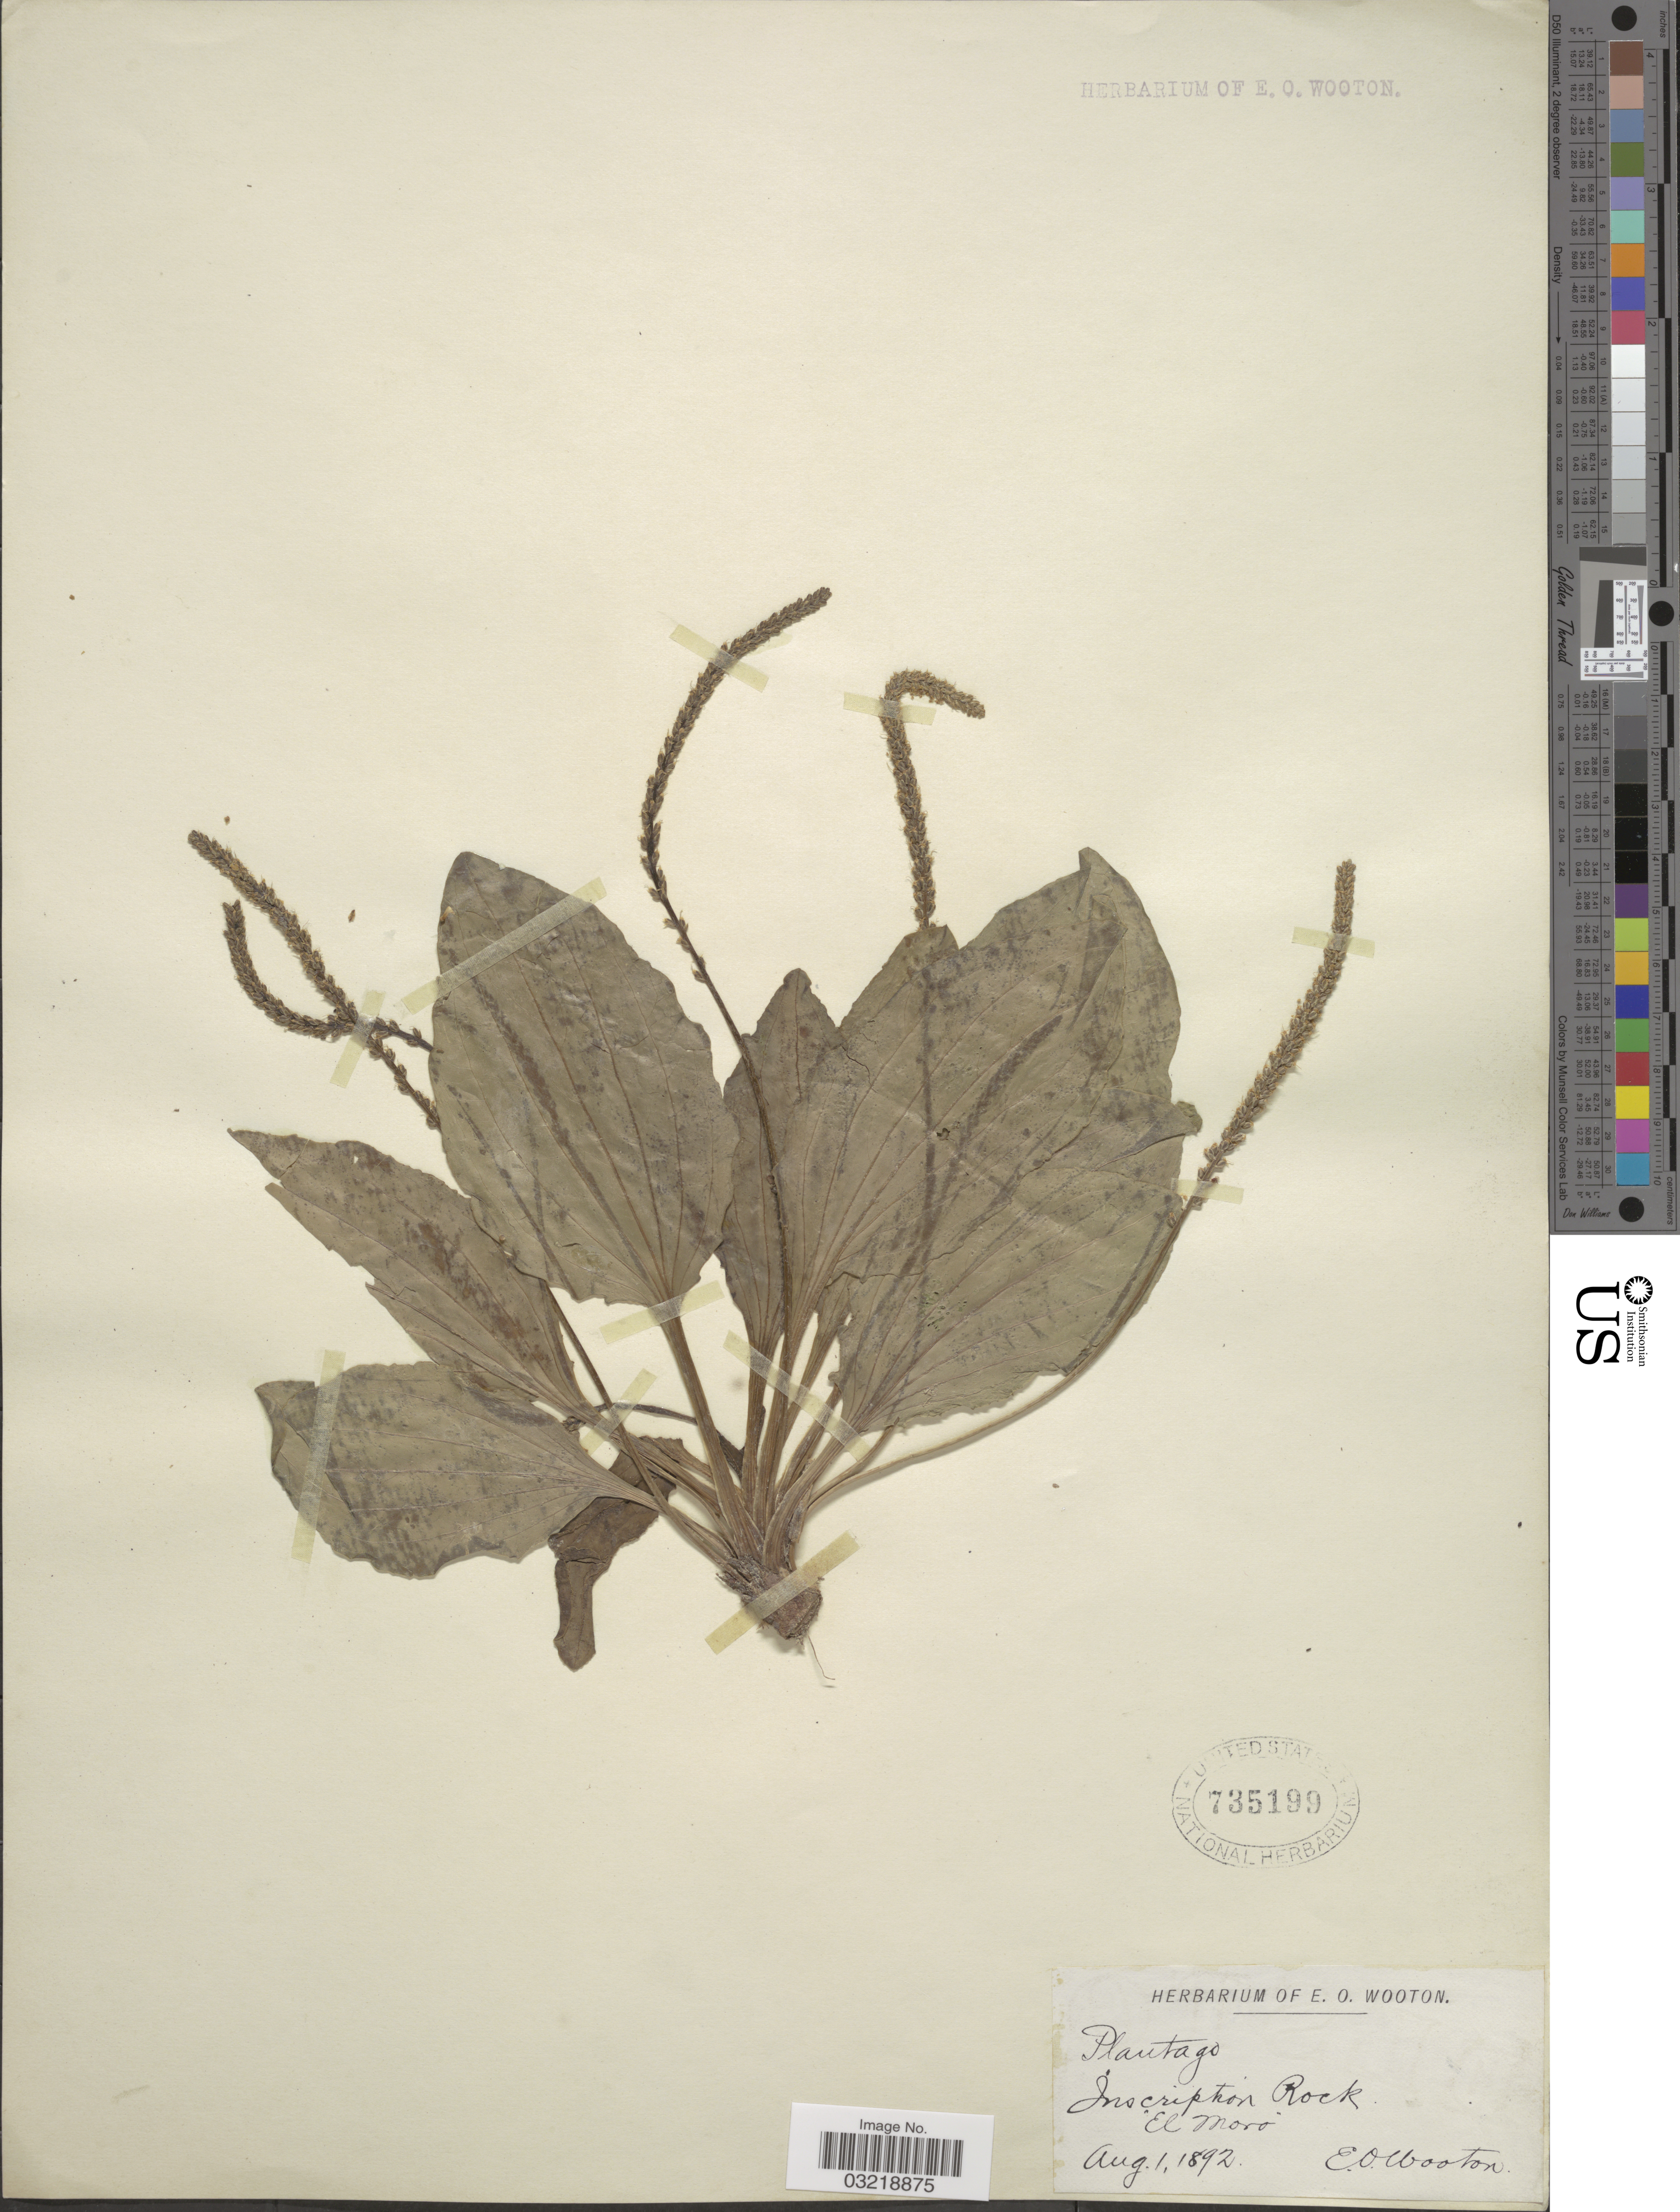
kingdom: Plantae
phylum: Tracheophyta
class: Magnoliopsida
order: Lamiales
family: Plantaginaceae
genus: Plantago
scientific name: Plantago major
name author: L.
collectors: E. O. Wooton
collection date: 1892-08-01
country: United States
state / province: New Mexico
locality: Inscription Rock, "El Moro".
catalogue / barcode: US 735199